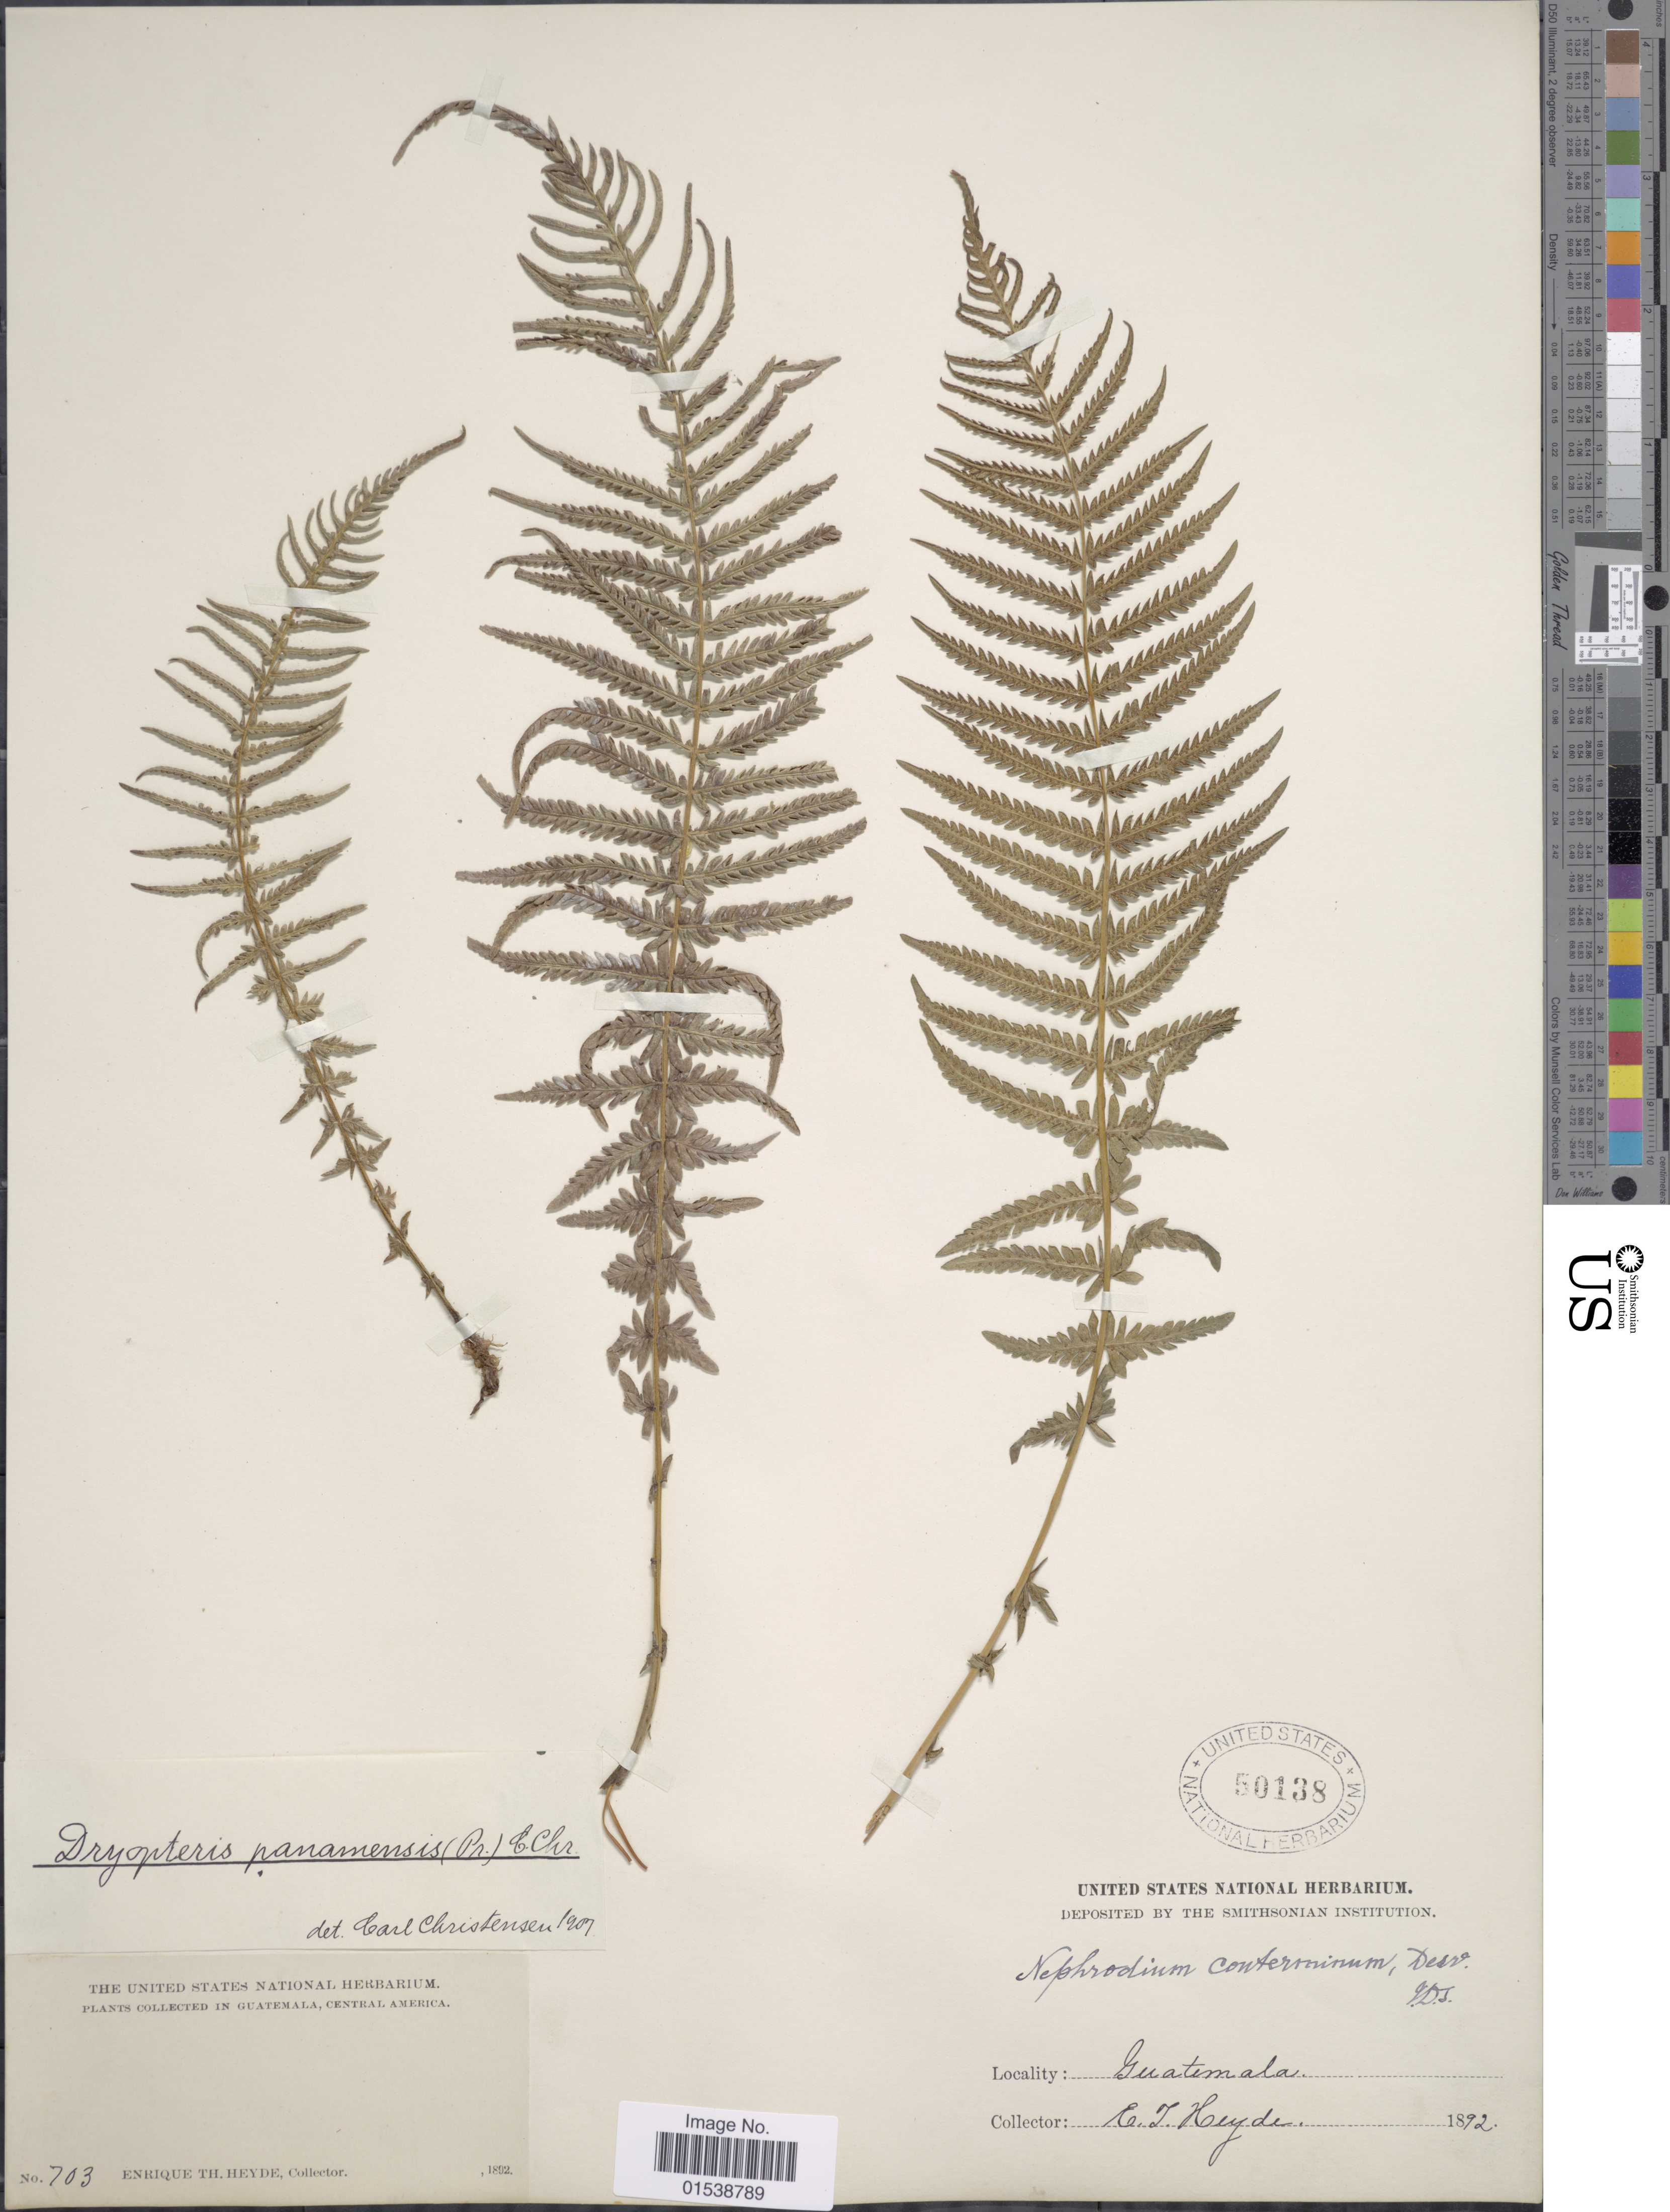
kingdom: Plantae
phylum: Tracheophyta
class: Polypodiopsida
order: Polypodiales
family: Thelypteridaceae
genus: Amauropelta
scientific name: Amauropelta resinifera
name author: (Desv.) Pic. Serm.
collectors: E. T. Heyde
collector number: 703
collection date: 1892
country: Guatemala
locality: Guatemala, Central America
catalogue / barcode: US 50138